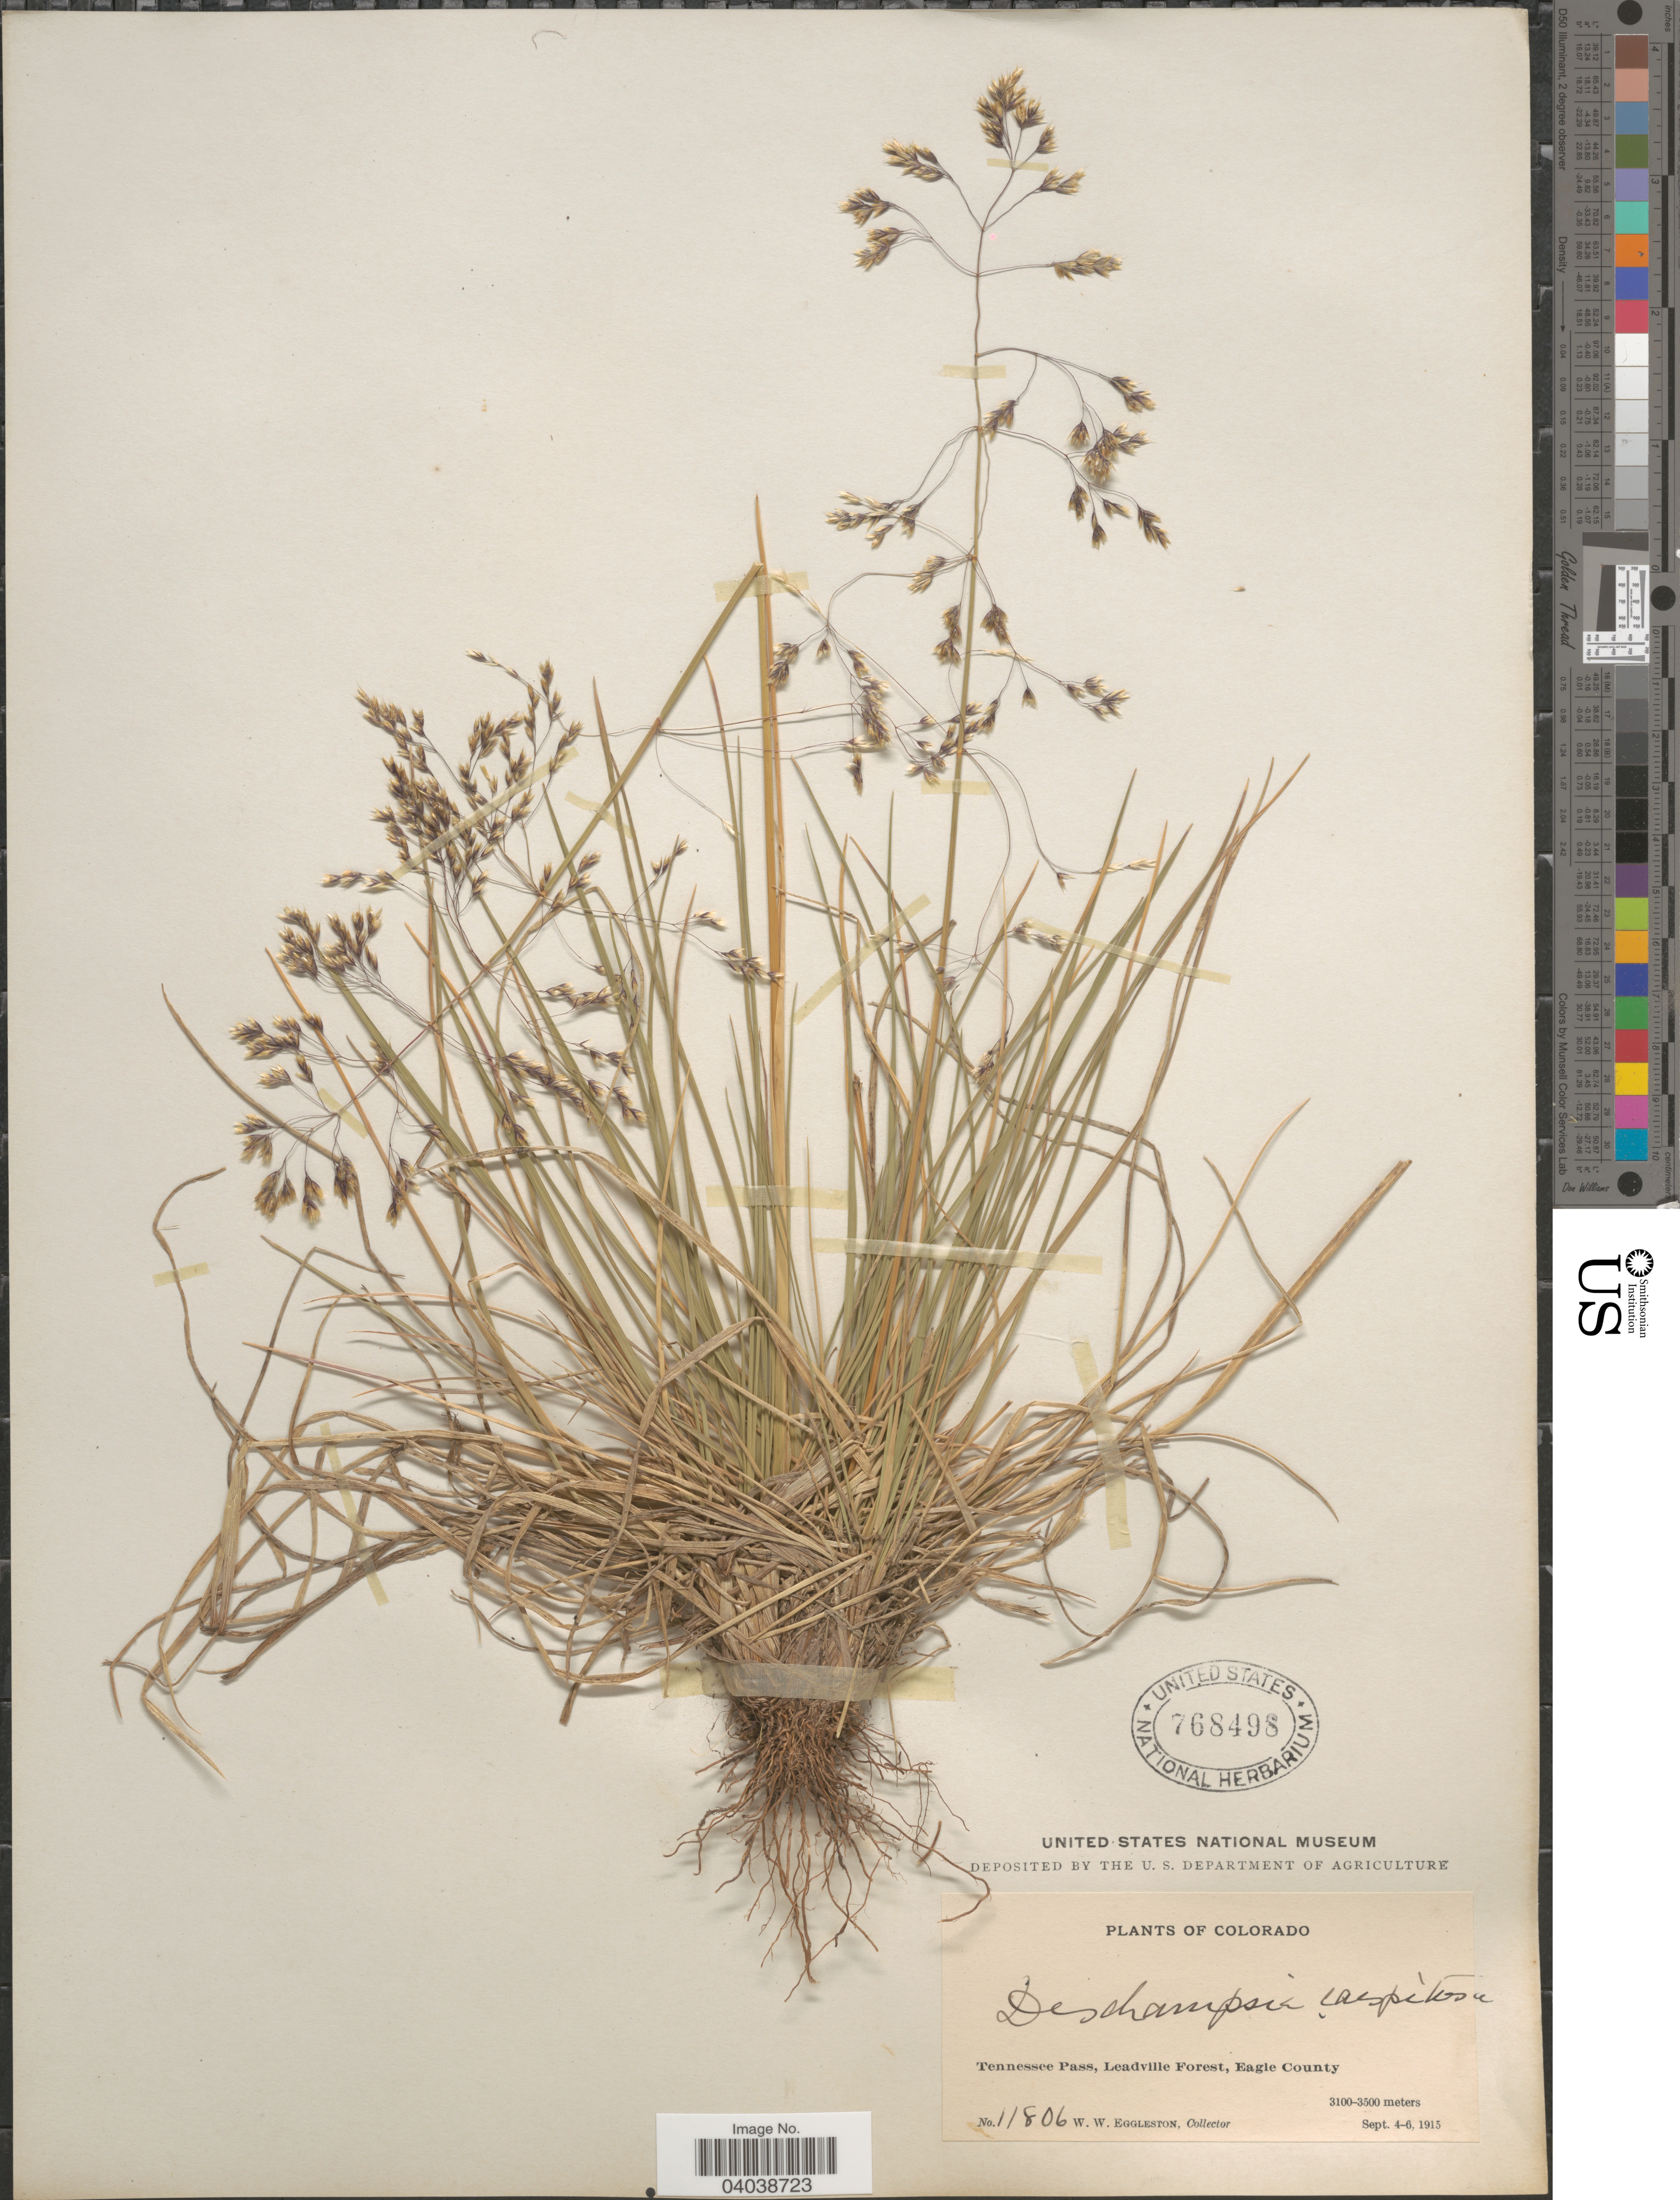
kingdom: Plantae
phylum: Tracheophyta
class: Liliopsida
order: Poales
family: Poaceae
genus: Deschampsia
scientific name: Deschampsia cespitosa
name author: (L.) P. Beauv.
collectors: W. W. Eggleston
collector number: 11806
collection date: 1915-09-04/1915-09-06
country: United States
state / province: Colorado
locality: Tennessee Pass, Leadville Forest, Eagle County.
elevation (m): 3100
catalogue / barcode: US 768498